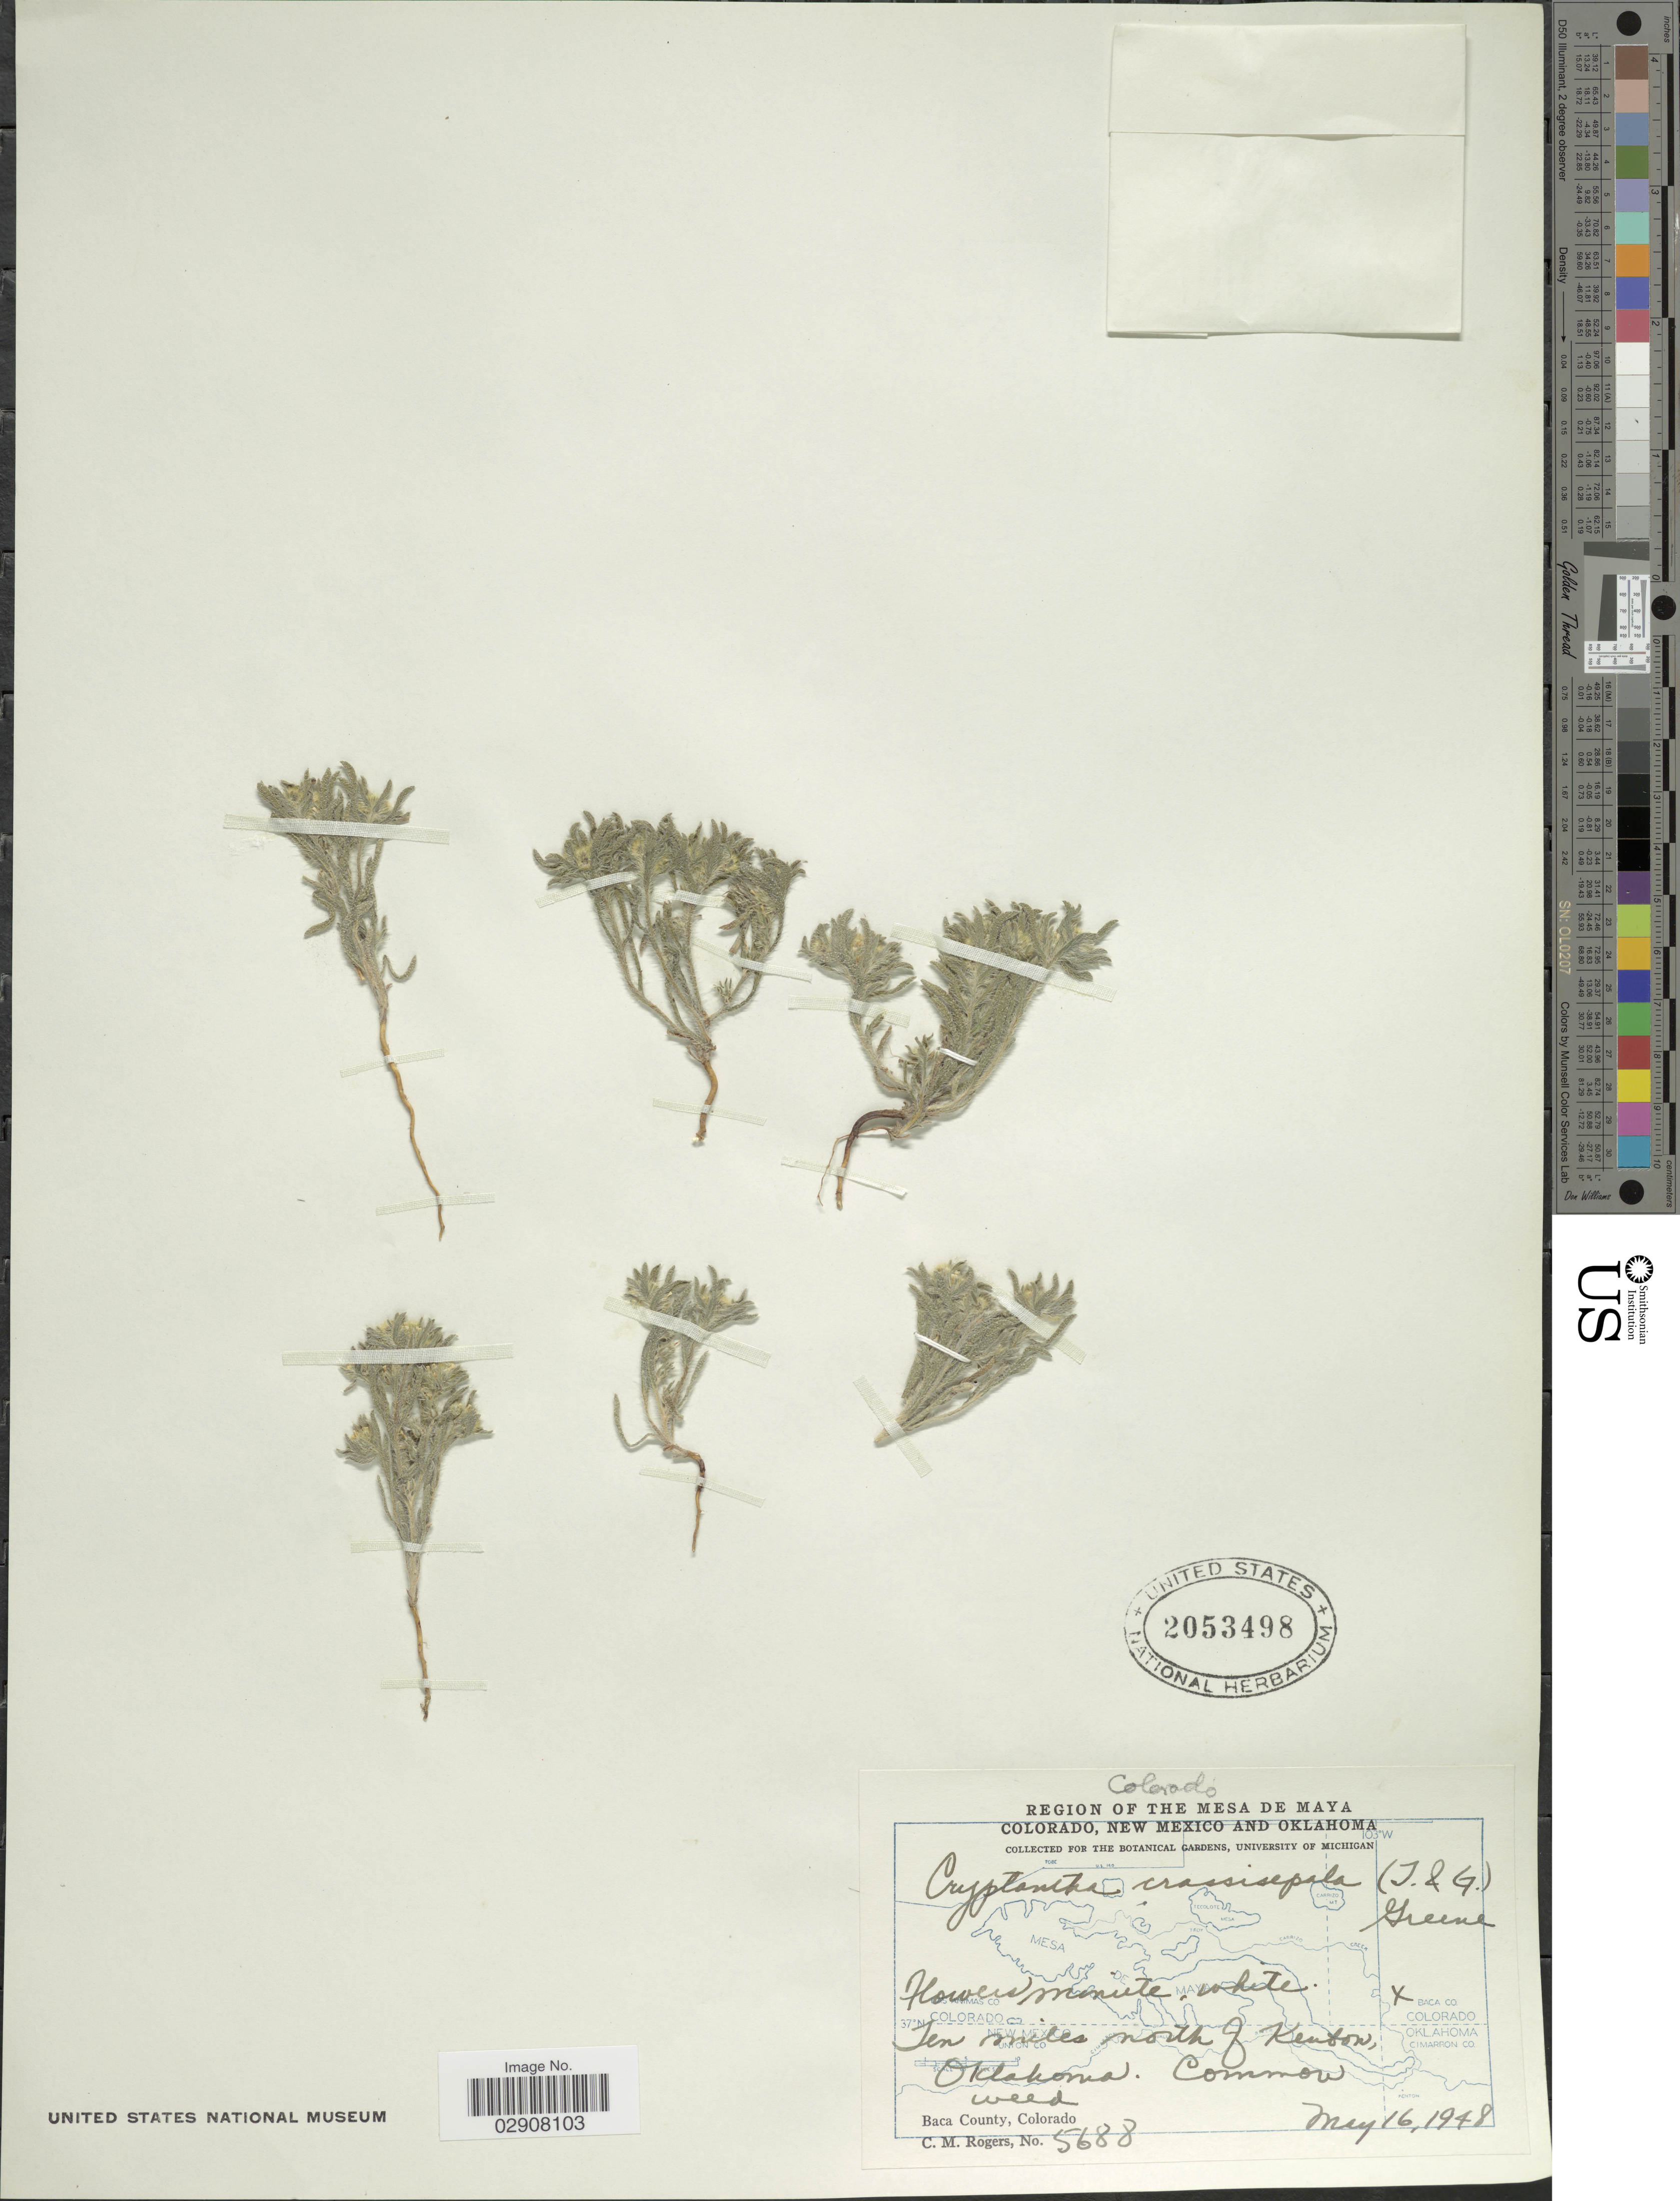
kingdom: Plantae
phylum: Tracheophyta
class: Magnoliopsida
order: Boraginales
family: Boraginaceae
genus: Cryptantha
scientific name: Cryptantha minima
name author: Rydb.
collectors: C. M. Rogers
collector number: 5688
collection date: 1948-05-16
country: United States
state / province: Oklahoma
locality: Oklahoma, Ten miles north of Kenton.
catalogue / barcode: US 2053498